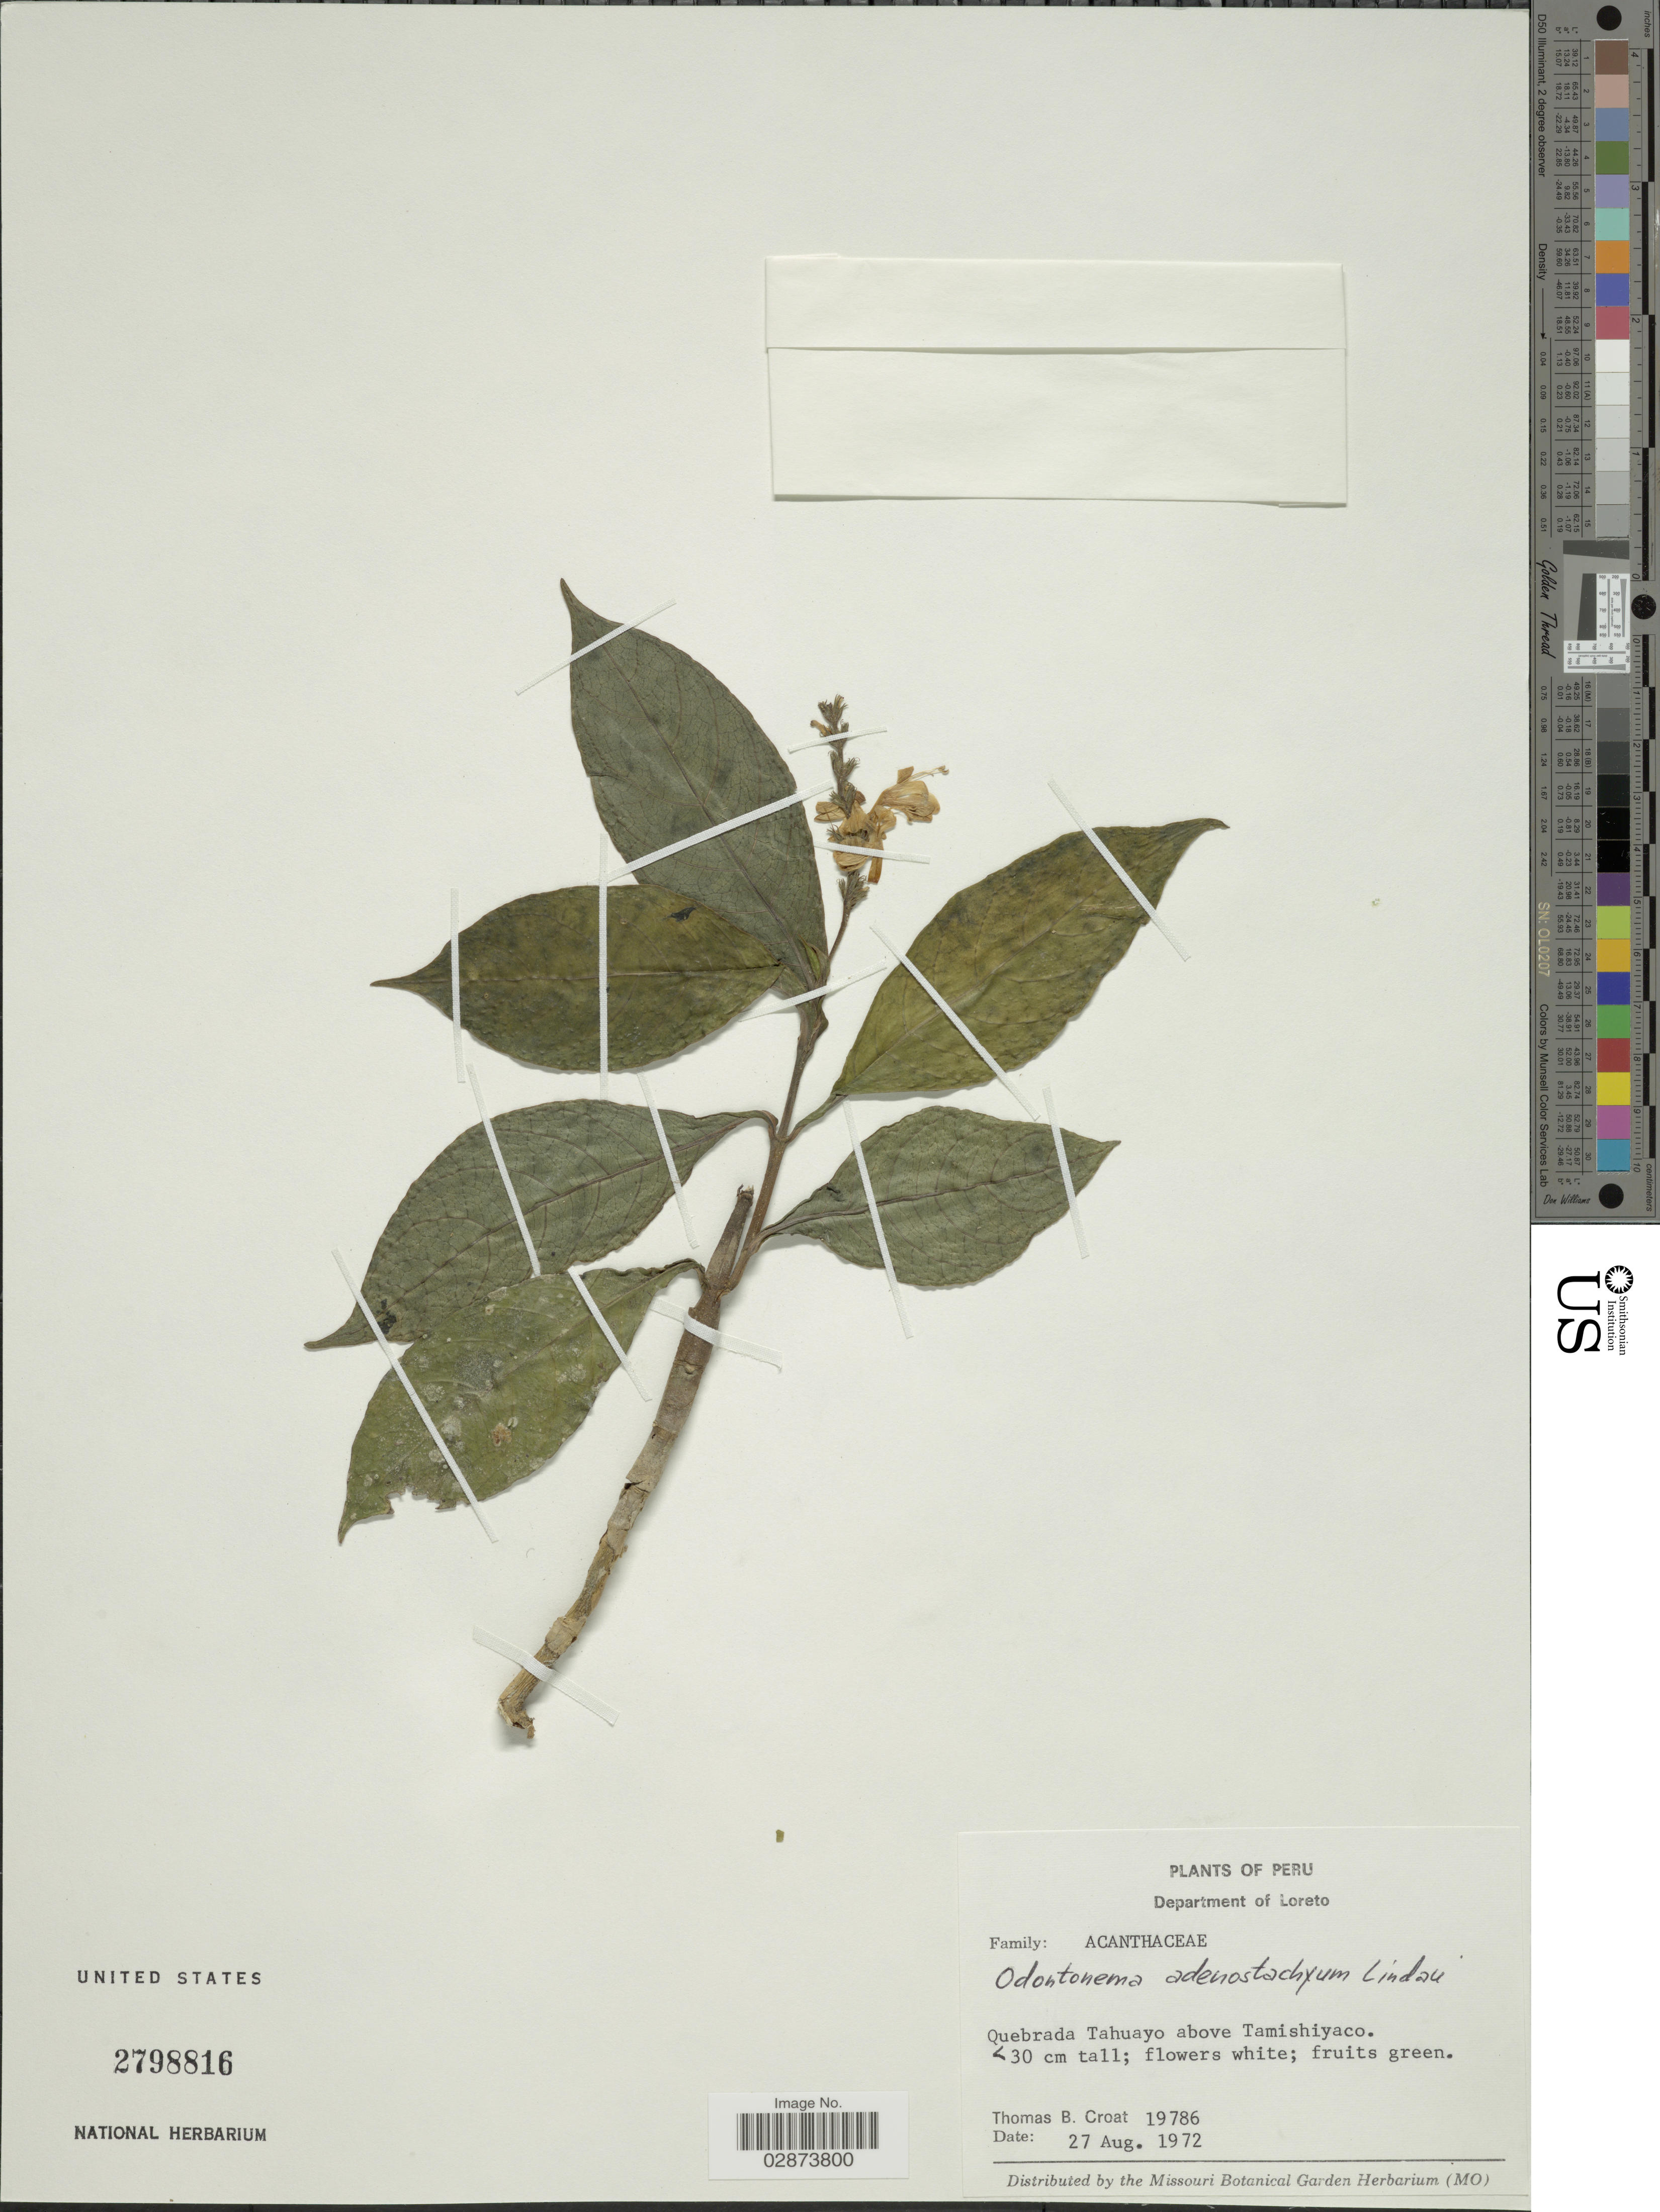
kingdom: Plantae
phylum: Tracheophyta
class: Magnoliopsida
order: Lamiales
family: Acanthaceae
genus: Pulchranthus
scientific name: Pulchranthus adenostachyus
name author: (Lindau) V.M. Baum et al.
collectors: T. B. Croat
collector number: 19786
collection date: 1972-08-27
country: Peru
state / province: Loreto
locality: Department of Loreto. Quebrada Tahuayo above Tamischiyaco.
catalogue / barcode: US 2798816